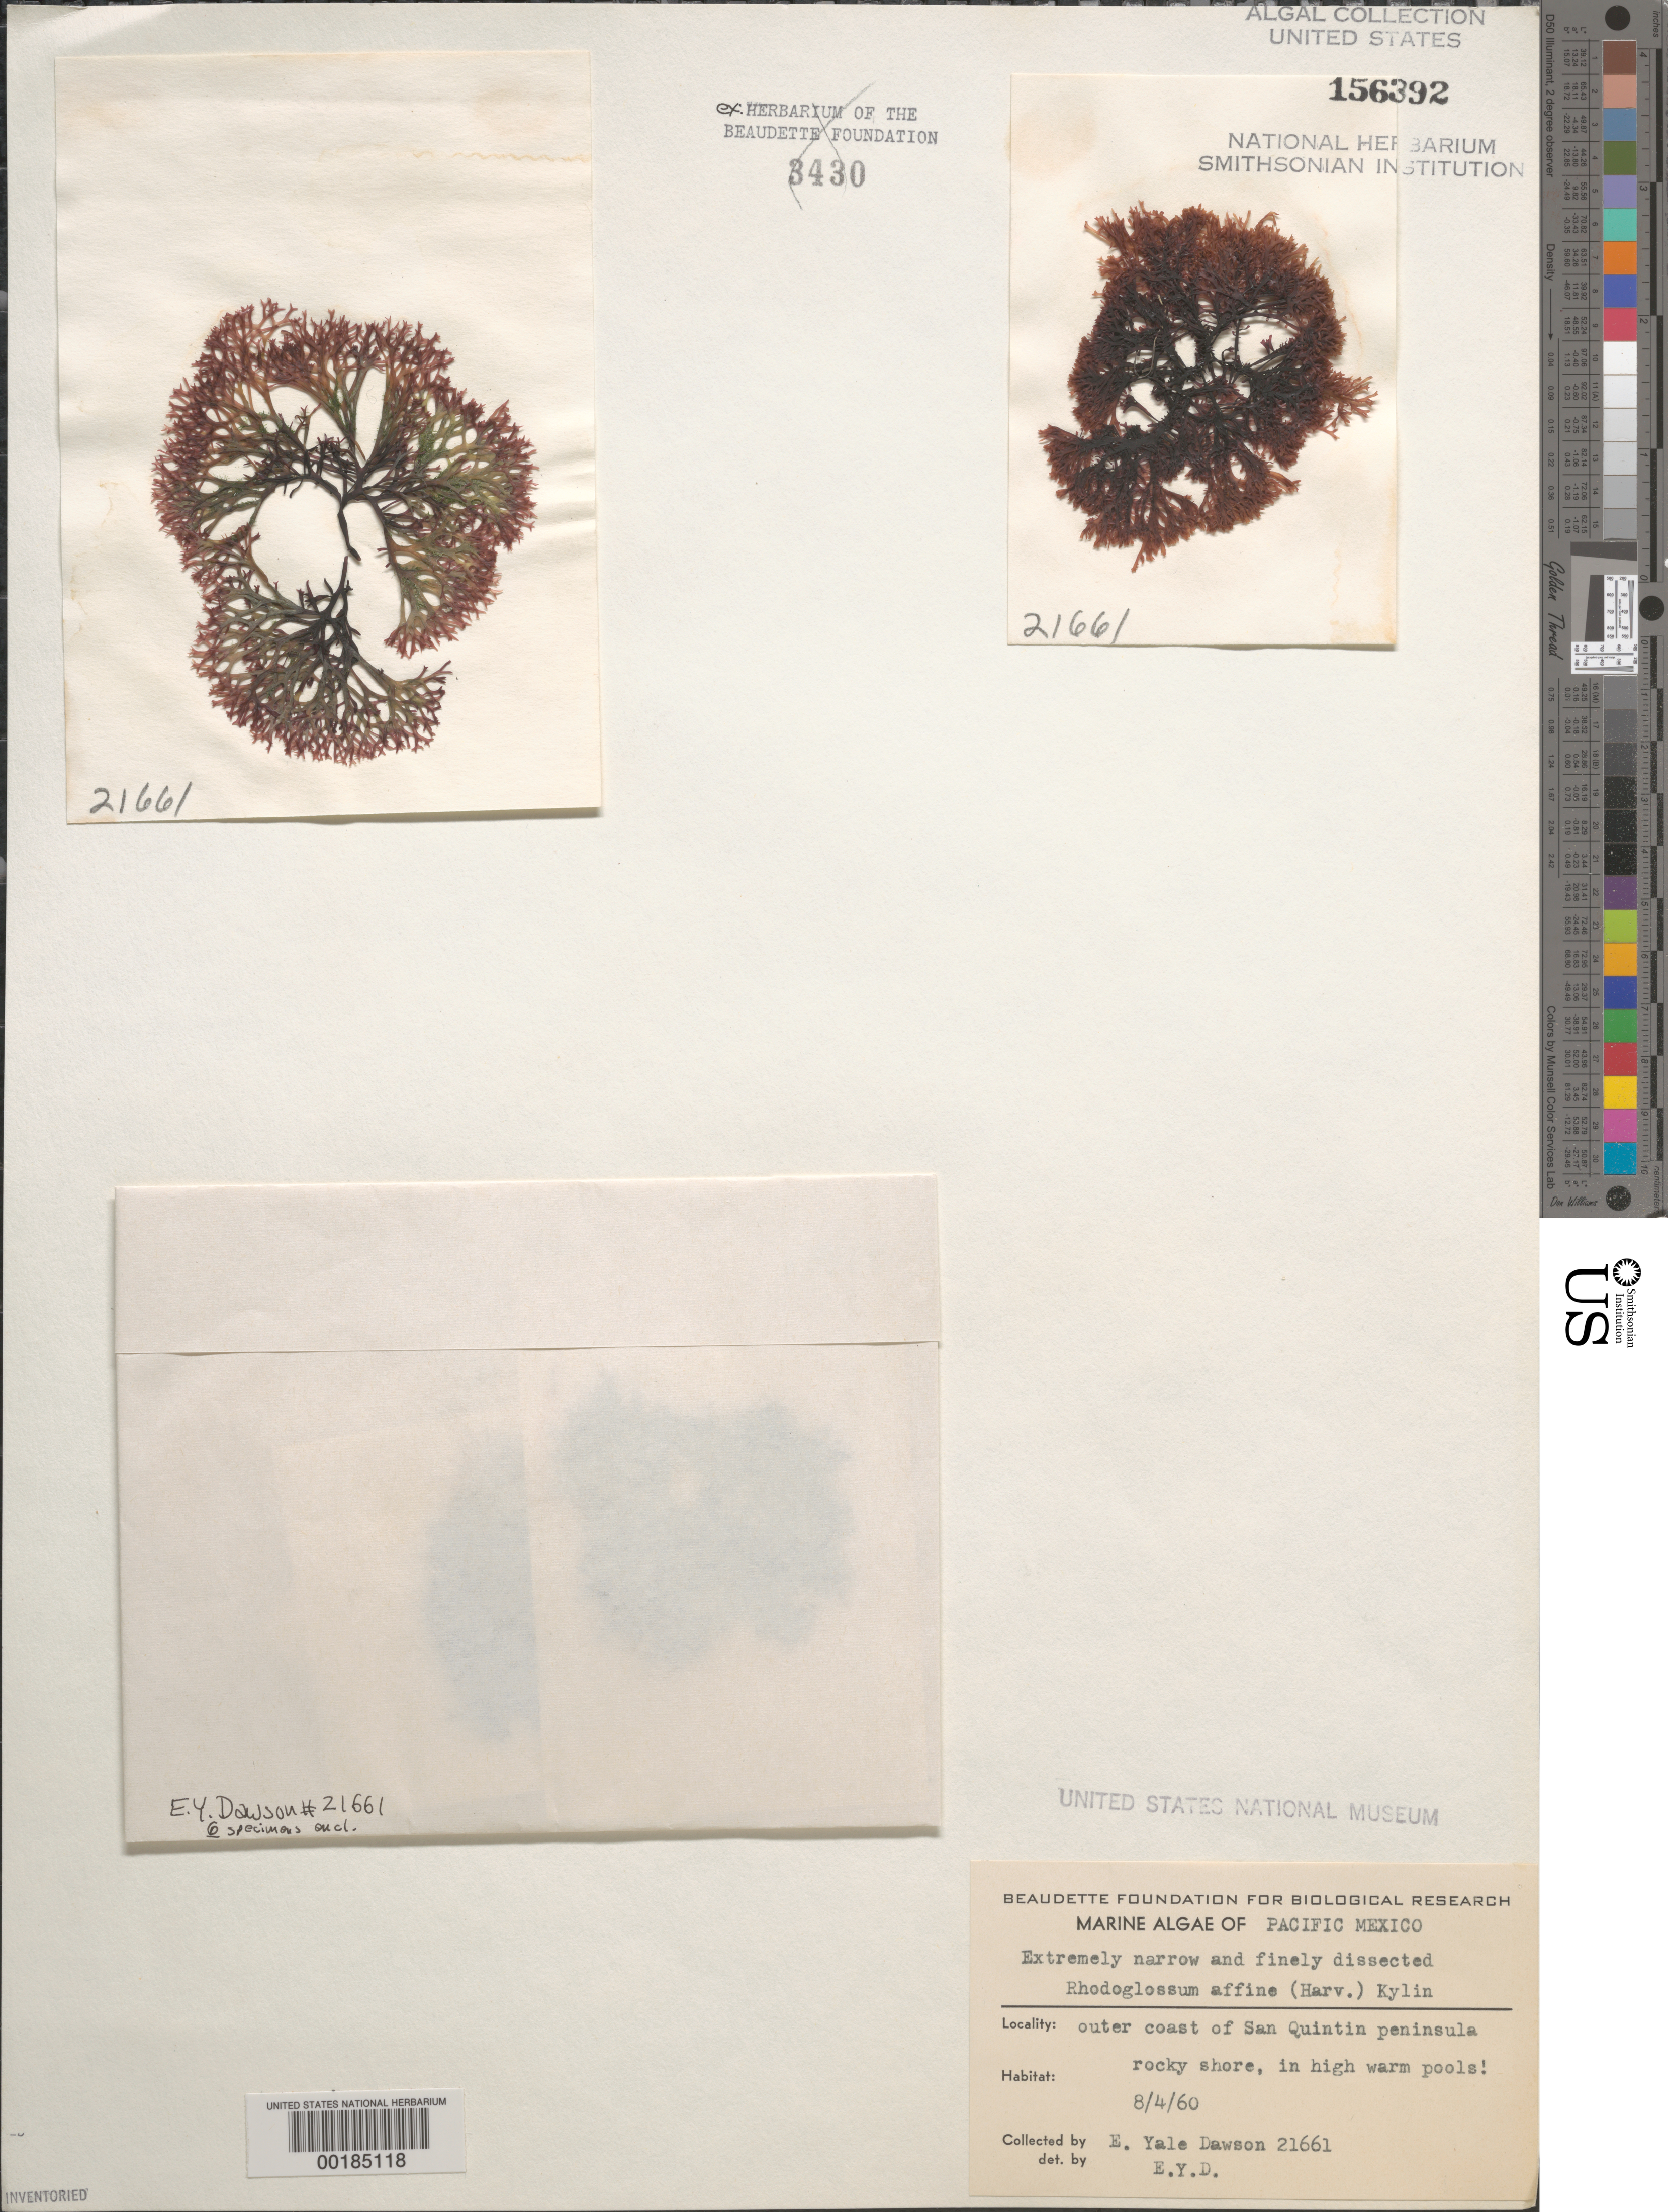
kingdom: Plantae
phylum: Rhodophyta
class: Florideophyceae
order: Gigartinales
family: Gigartinaceae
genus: Mazzaella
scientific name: Mazzaella affinis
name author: (Harvey) Fredericq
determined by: Algae name updating Project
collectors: E. Y. Dawson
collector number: EYD 21661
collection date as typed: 04 Aug 1960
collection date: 1960-08-04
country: Mexico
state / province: Baja California Norte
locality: San Quintin Peninsula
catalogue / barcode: US 156392